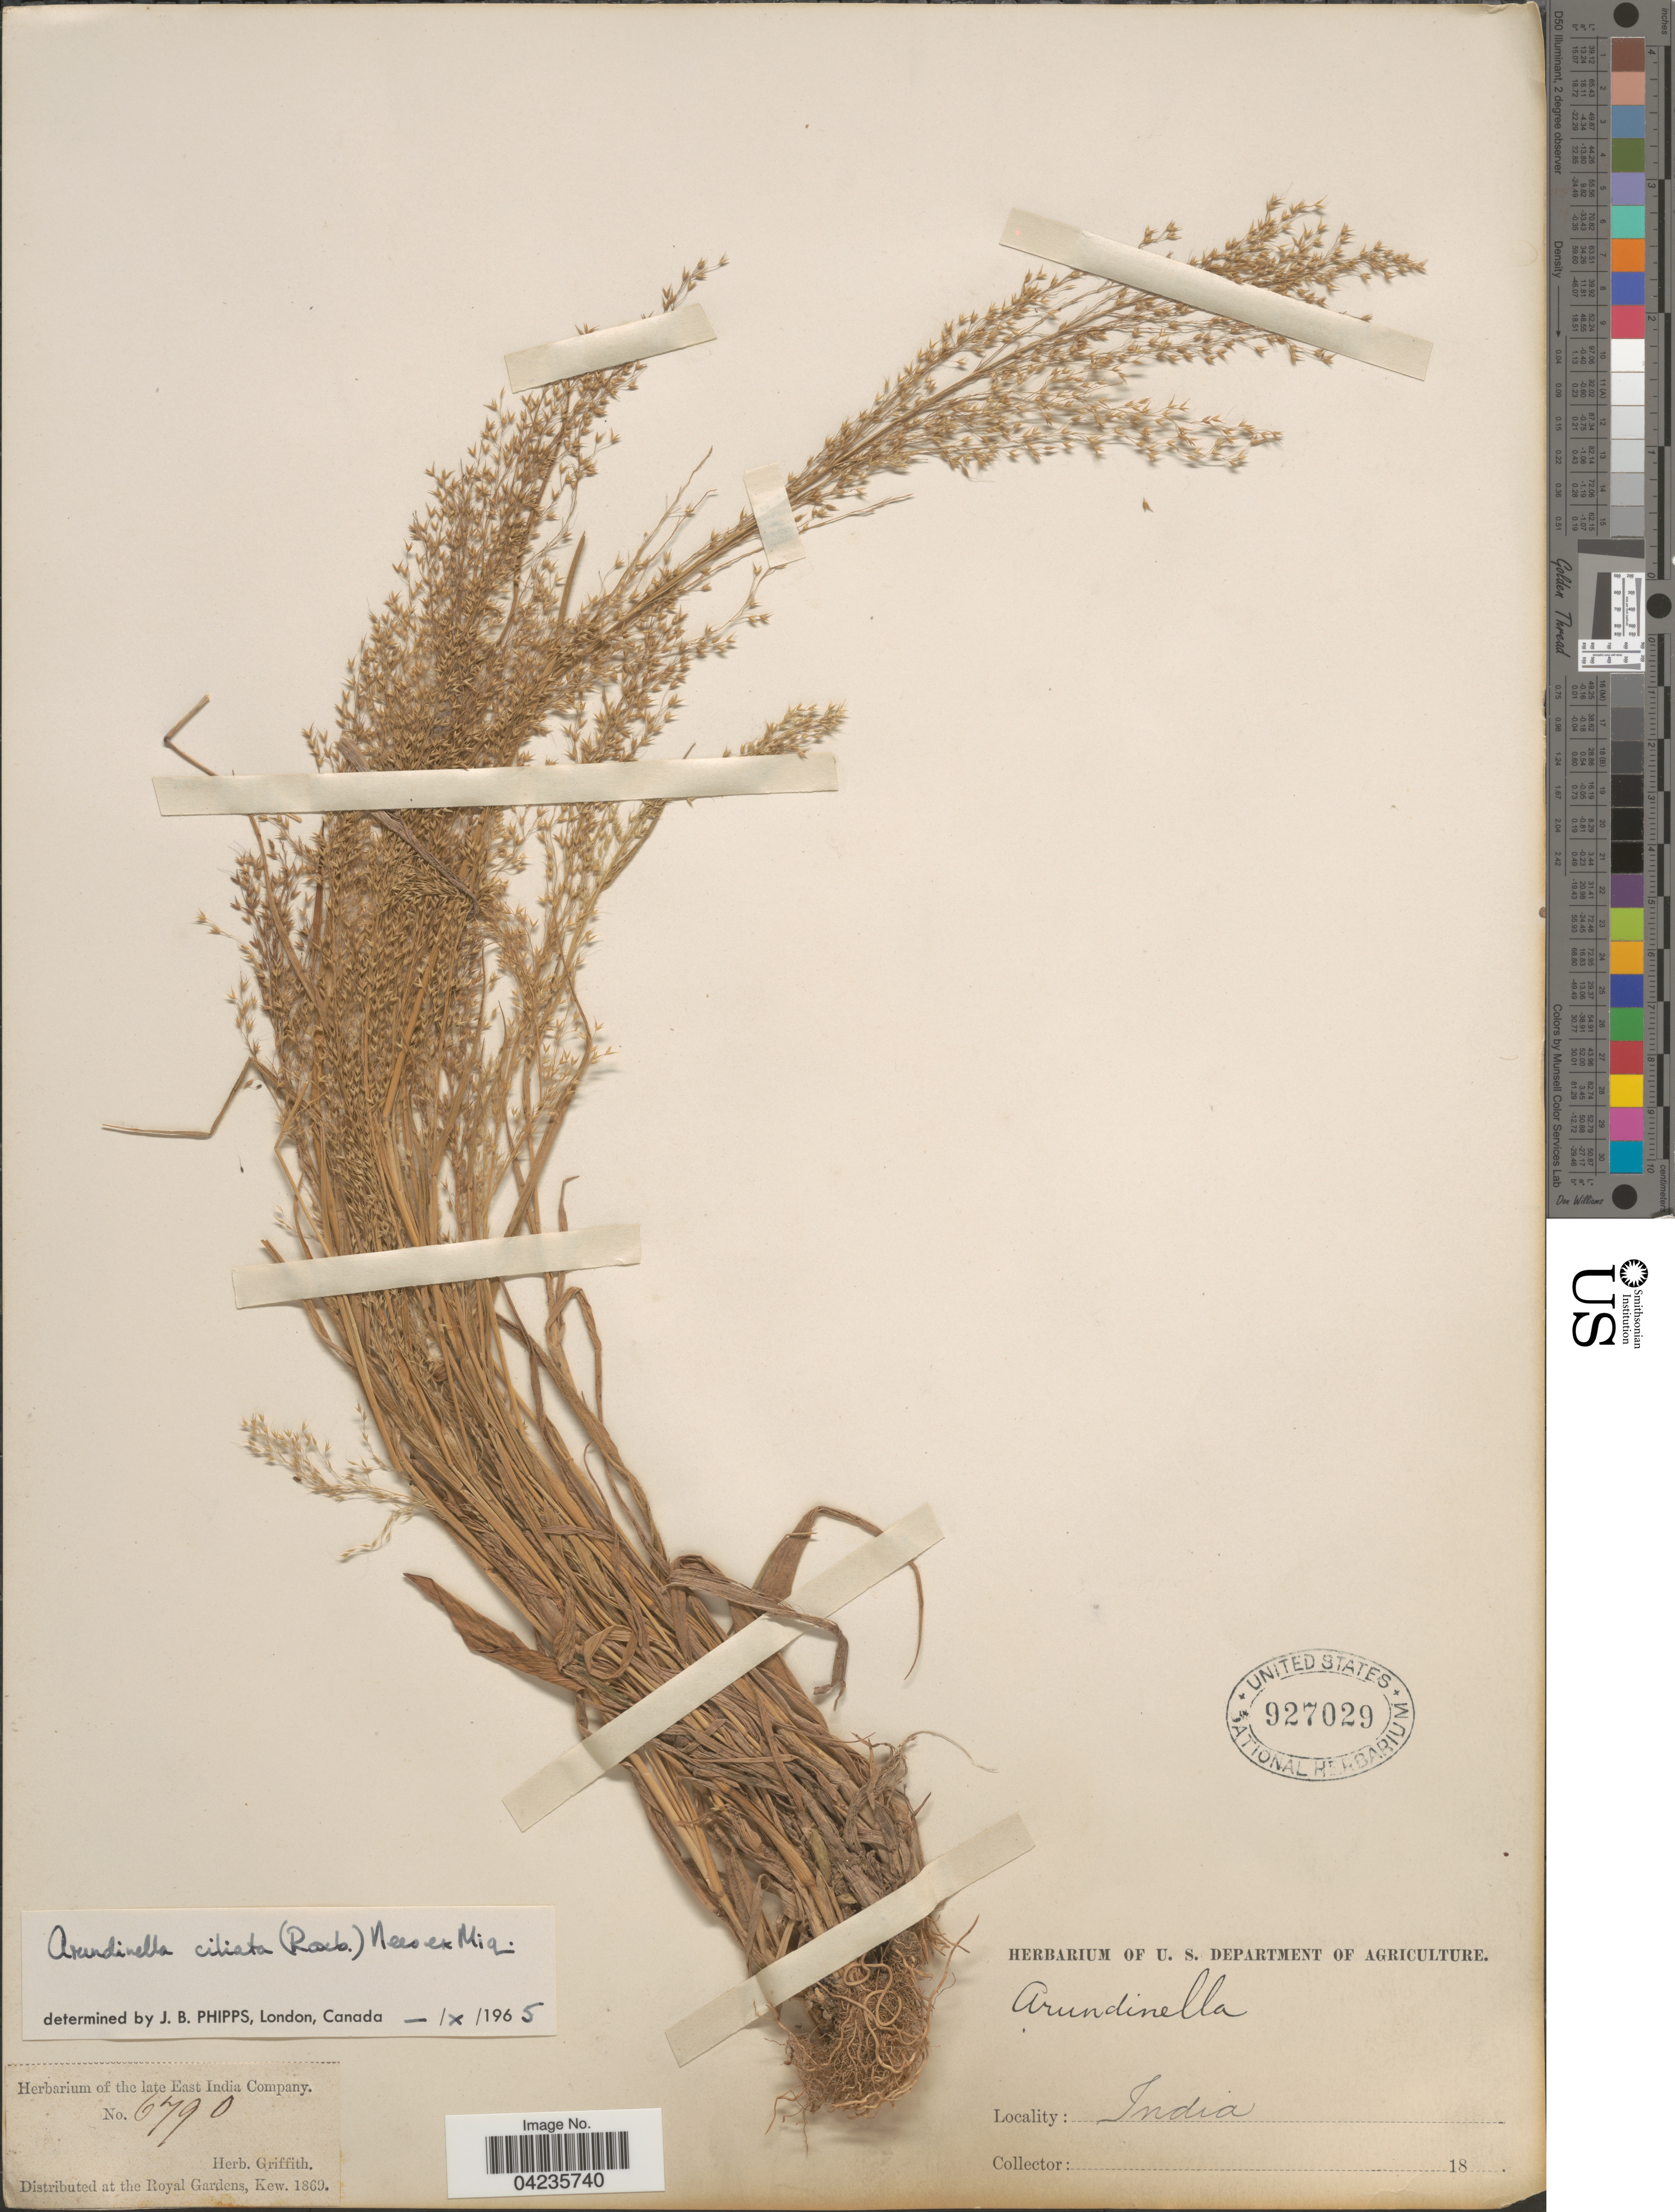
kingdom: Plantae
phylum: Tracheophyta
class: Liliopsida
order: Poales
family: Poaceae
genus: Arundinella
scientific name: Arundinella ciliata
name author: Nees ex Miq.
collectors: ex herb. Griffith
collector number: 6790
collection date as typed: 18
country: India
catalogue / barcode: US 927029